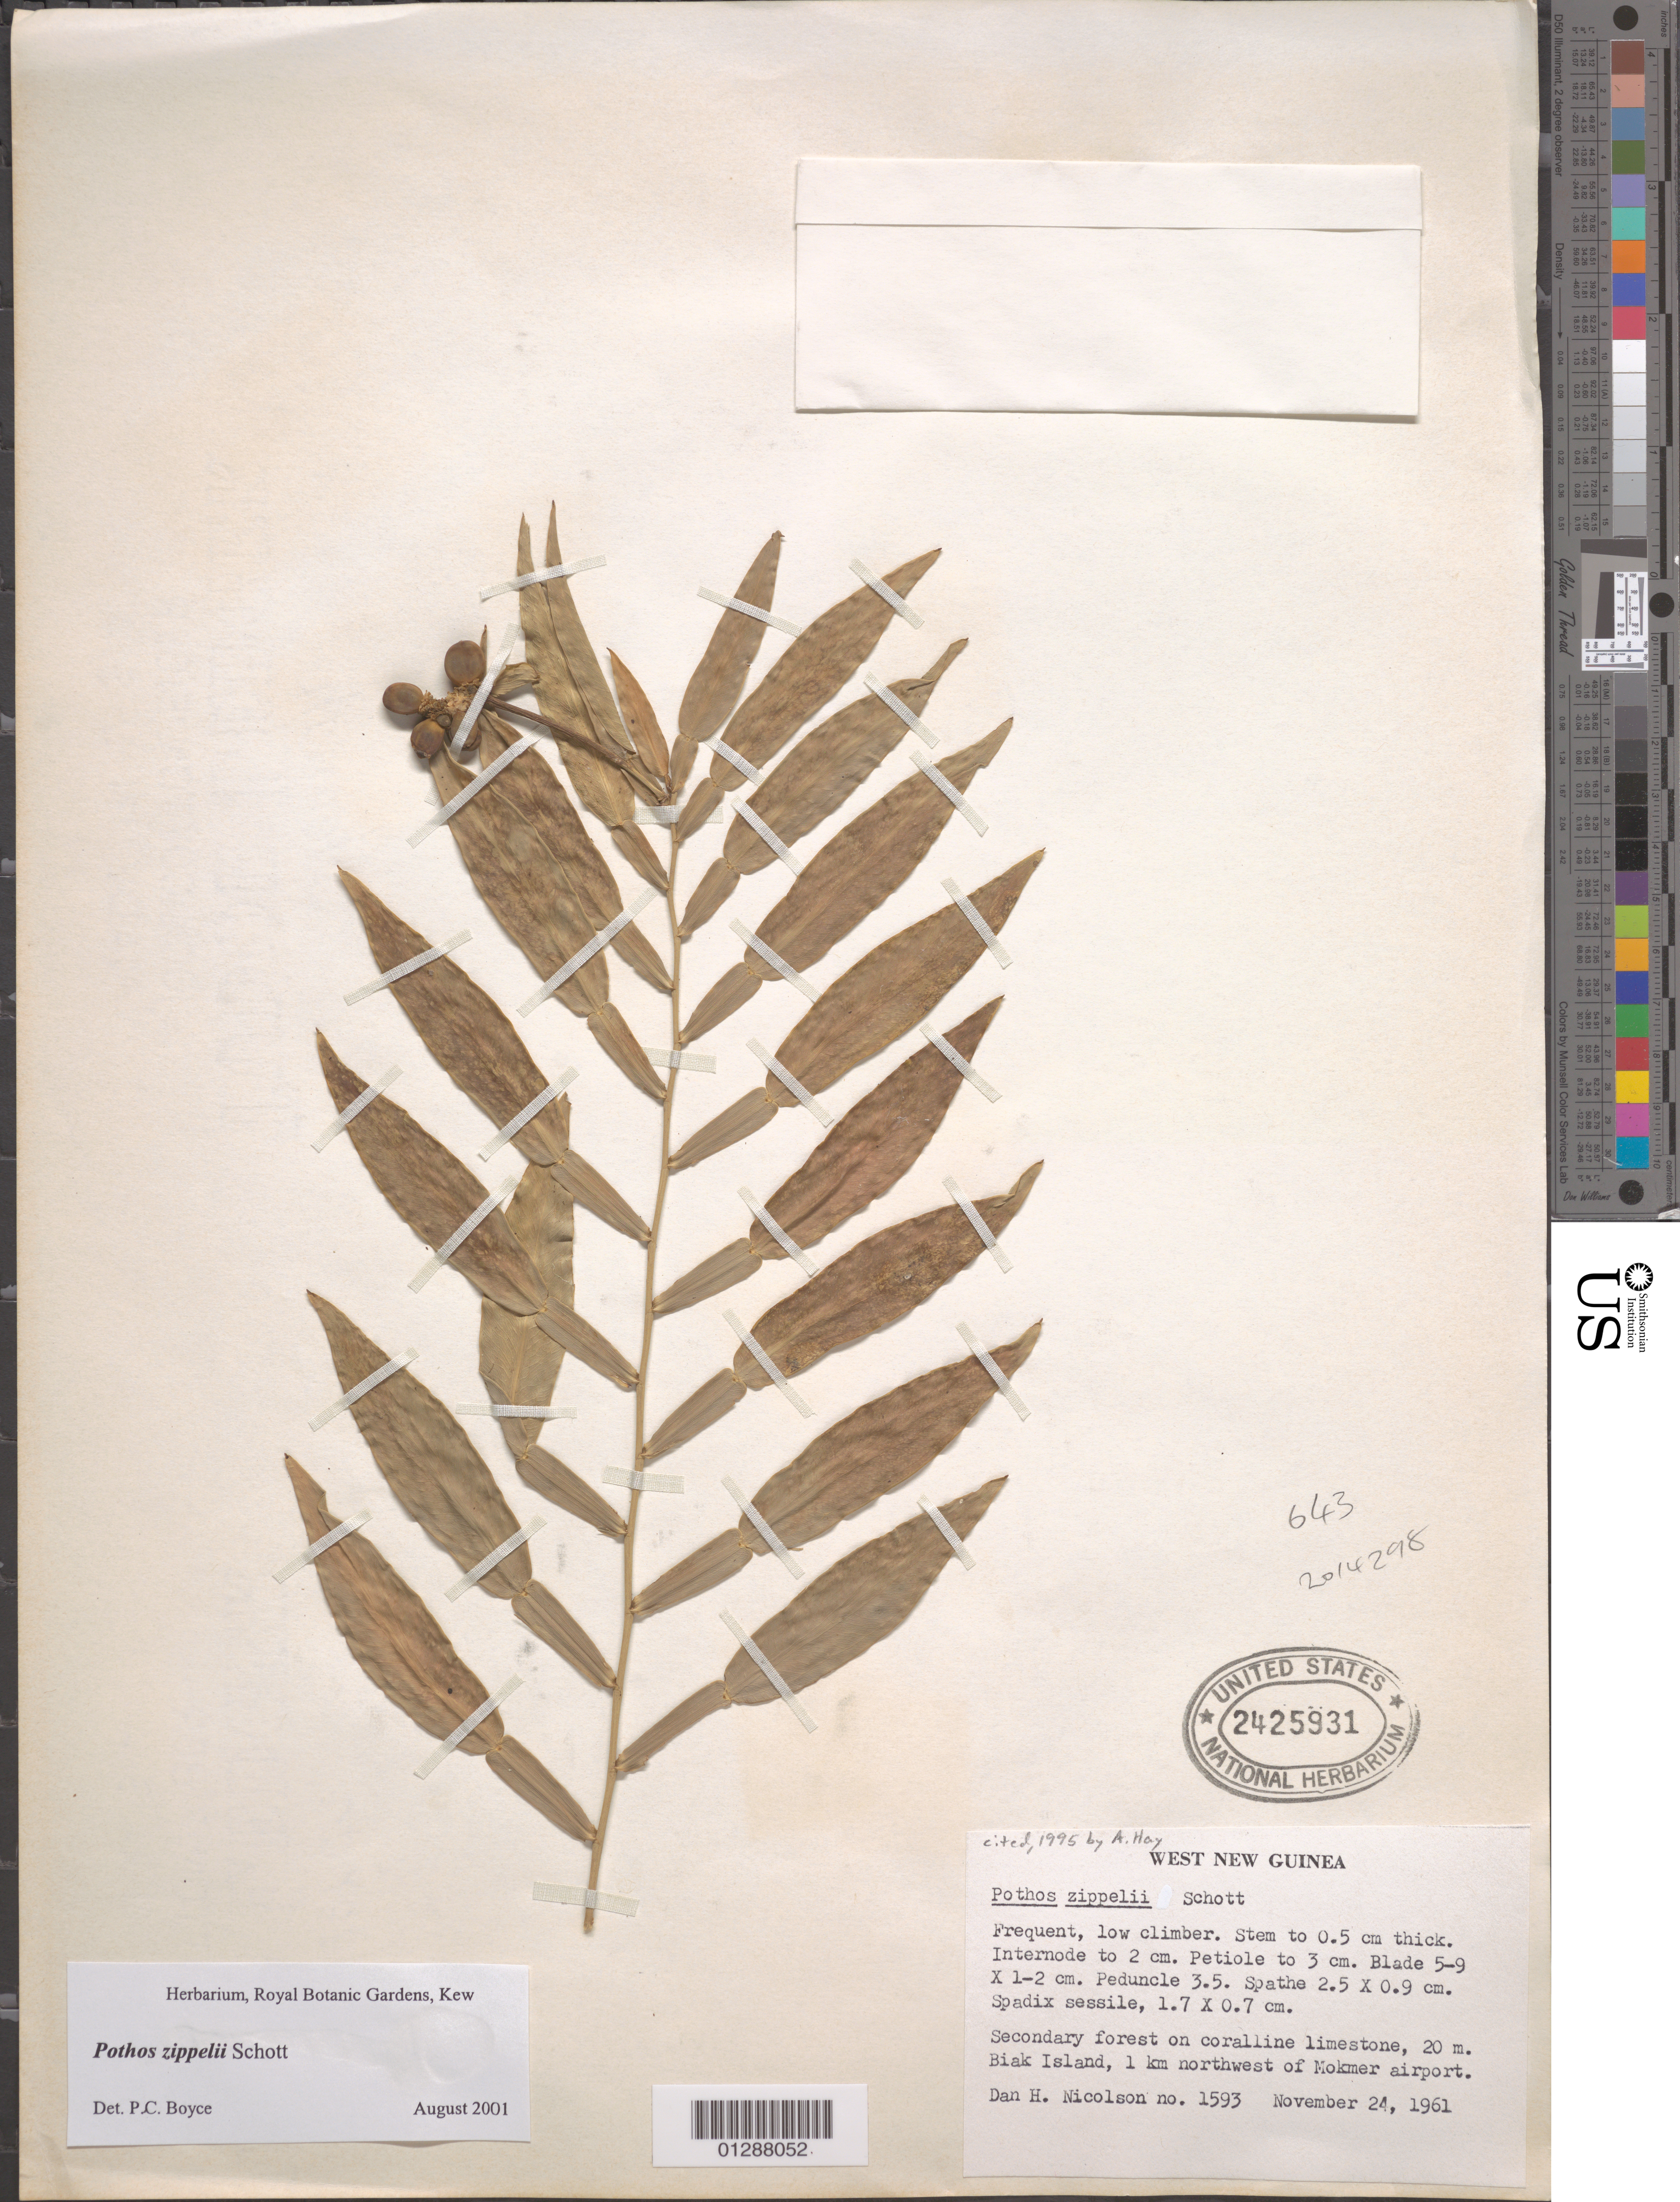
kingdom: Plantae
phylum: Tracheophyta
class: Liliopsida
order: Alismatales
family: Araceae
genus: Pothos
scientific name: Pothos zippelii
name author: Schott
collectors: D. H. Nicolson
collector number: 1593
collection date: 1961-11-24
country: Indonesia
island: New Guinea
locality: West New Guinea. On coralline limestone. Biak Island, 1 km northwest of Mokmer airport.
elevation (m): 20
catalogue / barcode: US 2425931